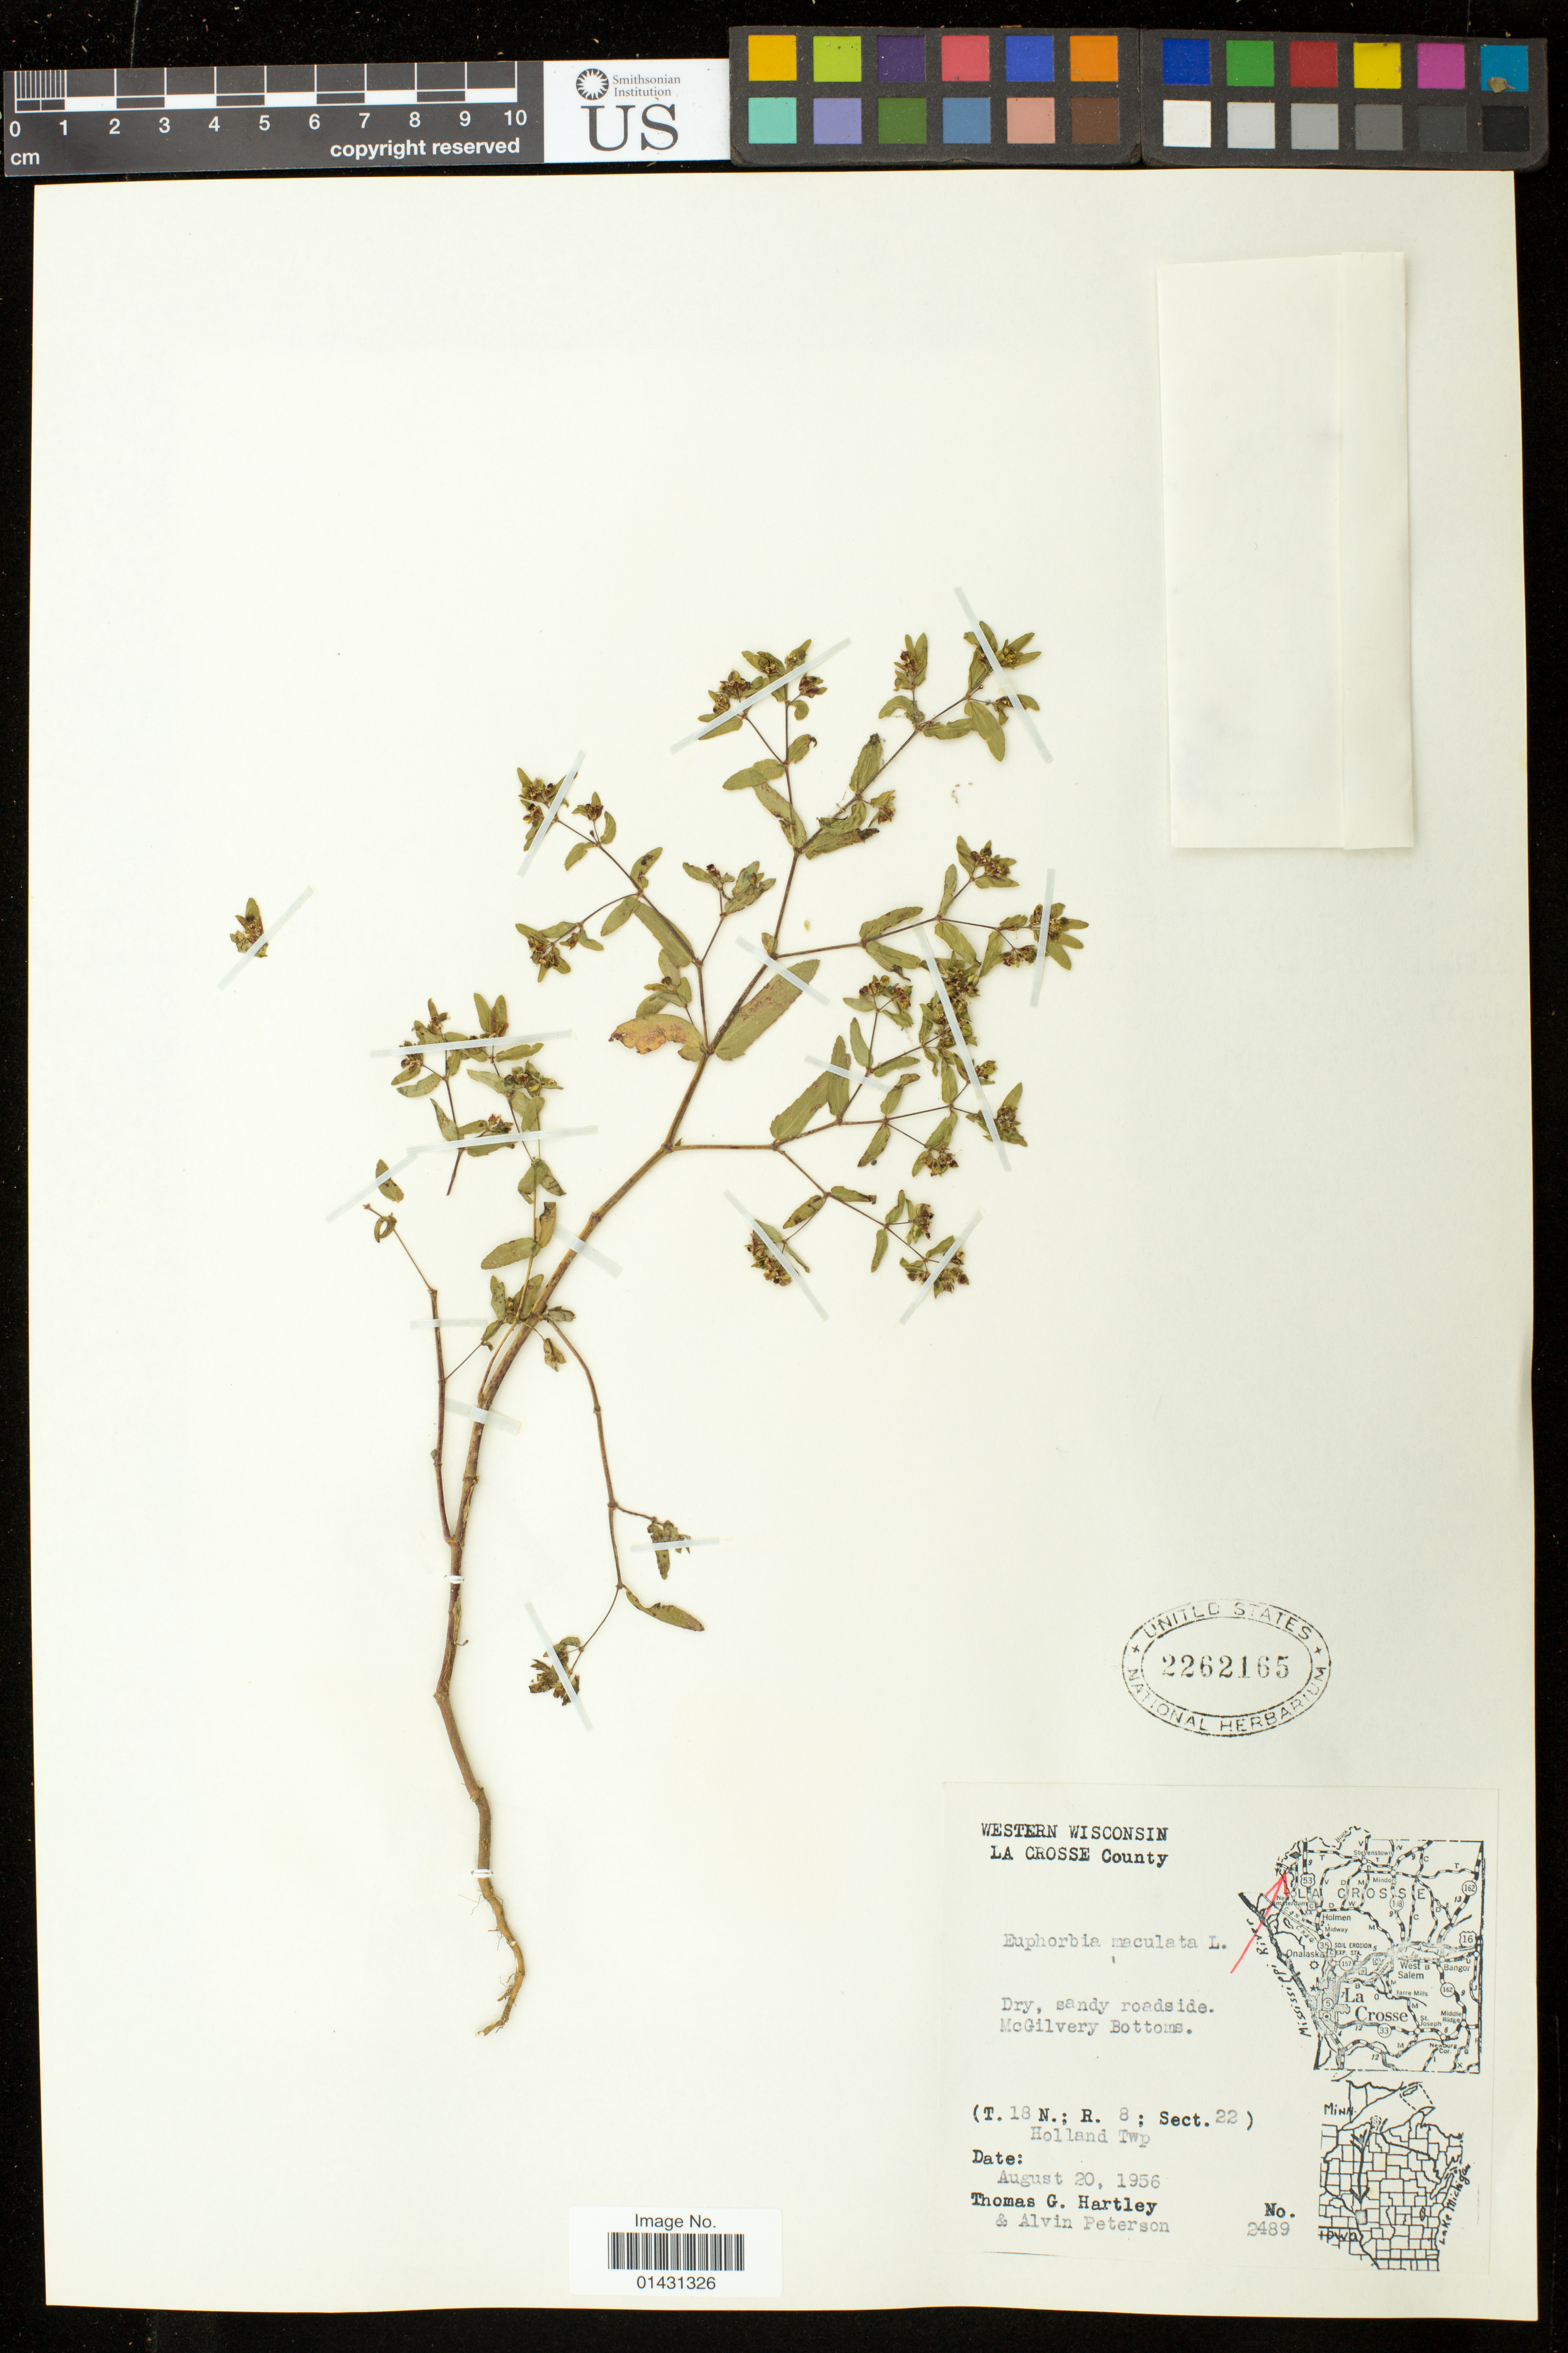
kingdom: Plantae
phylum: Tracheophyta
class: Magnoliopsida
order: Malpighiales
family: Euphorbiaceae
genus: Euphorbia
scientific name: Euphorbia maculata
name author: L.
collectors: T. G. Hartley & A. M. Peterson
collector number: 2489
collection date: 1956-08-20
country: United States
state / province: Wisconsin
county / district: La Crosse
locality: McGilvery Bottoms. Holland Twp (T.19N. R.8 Sect. 22).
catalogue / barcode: US 2262165